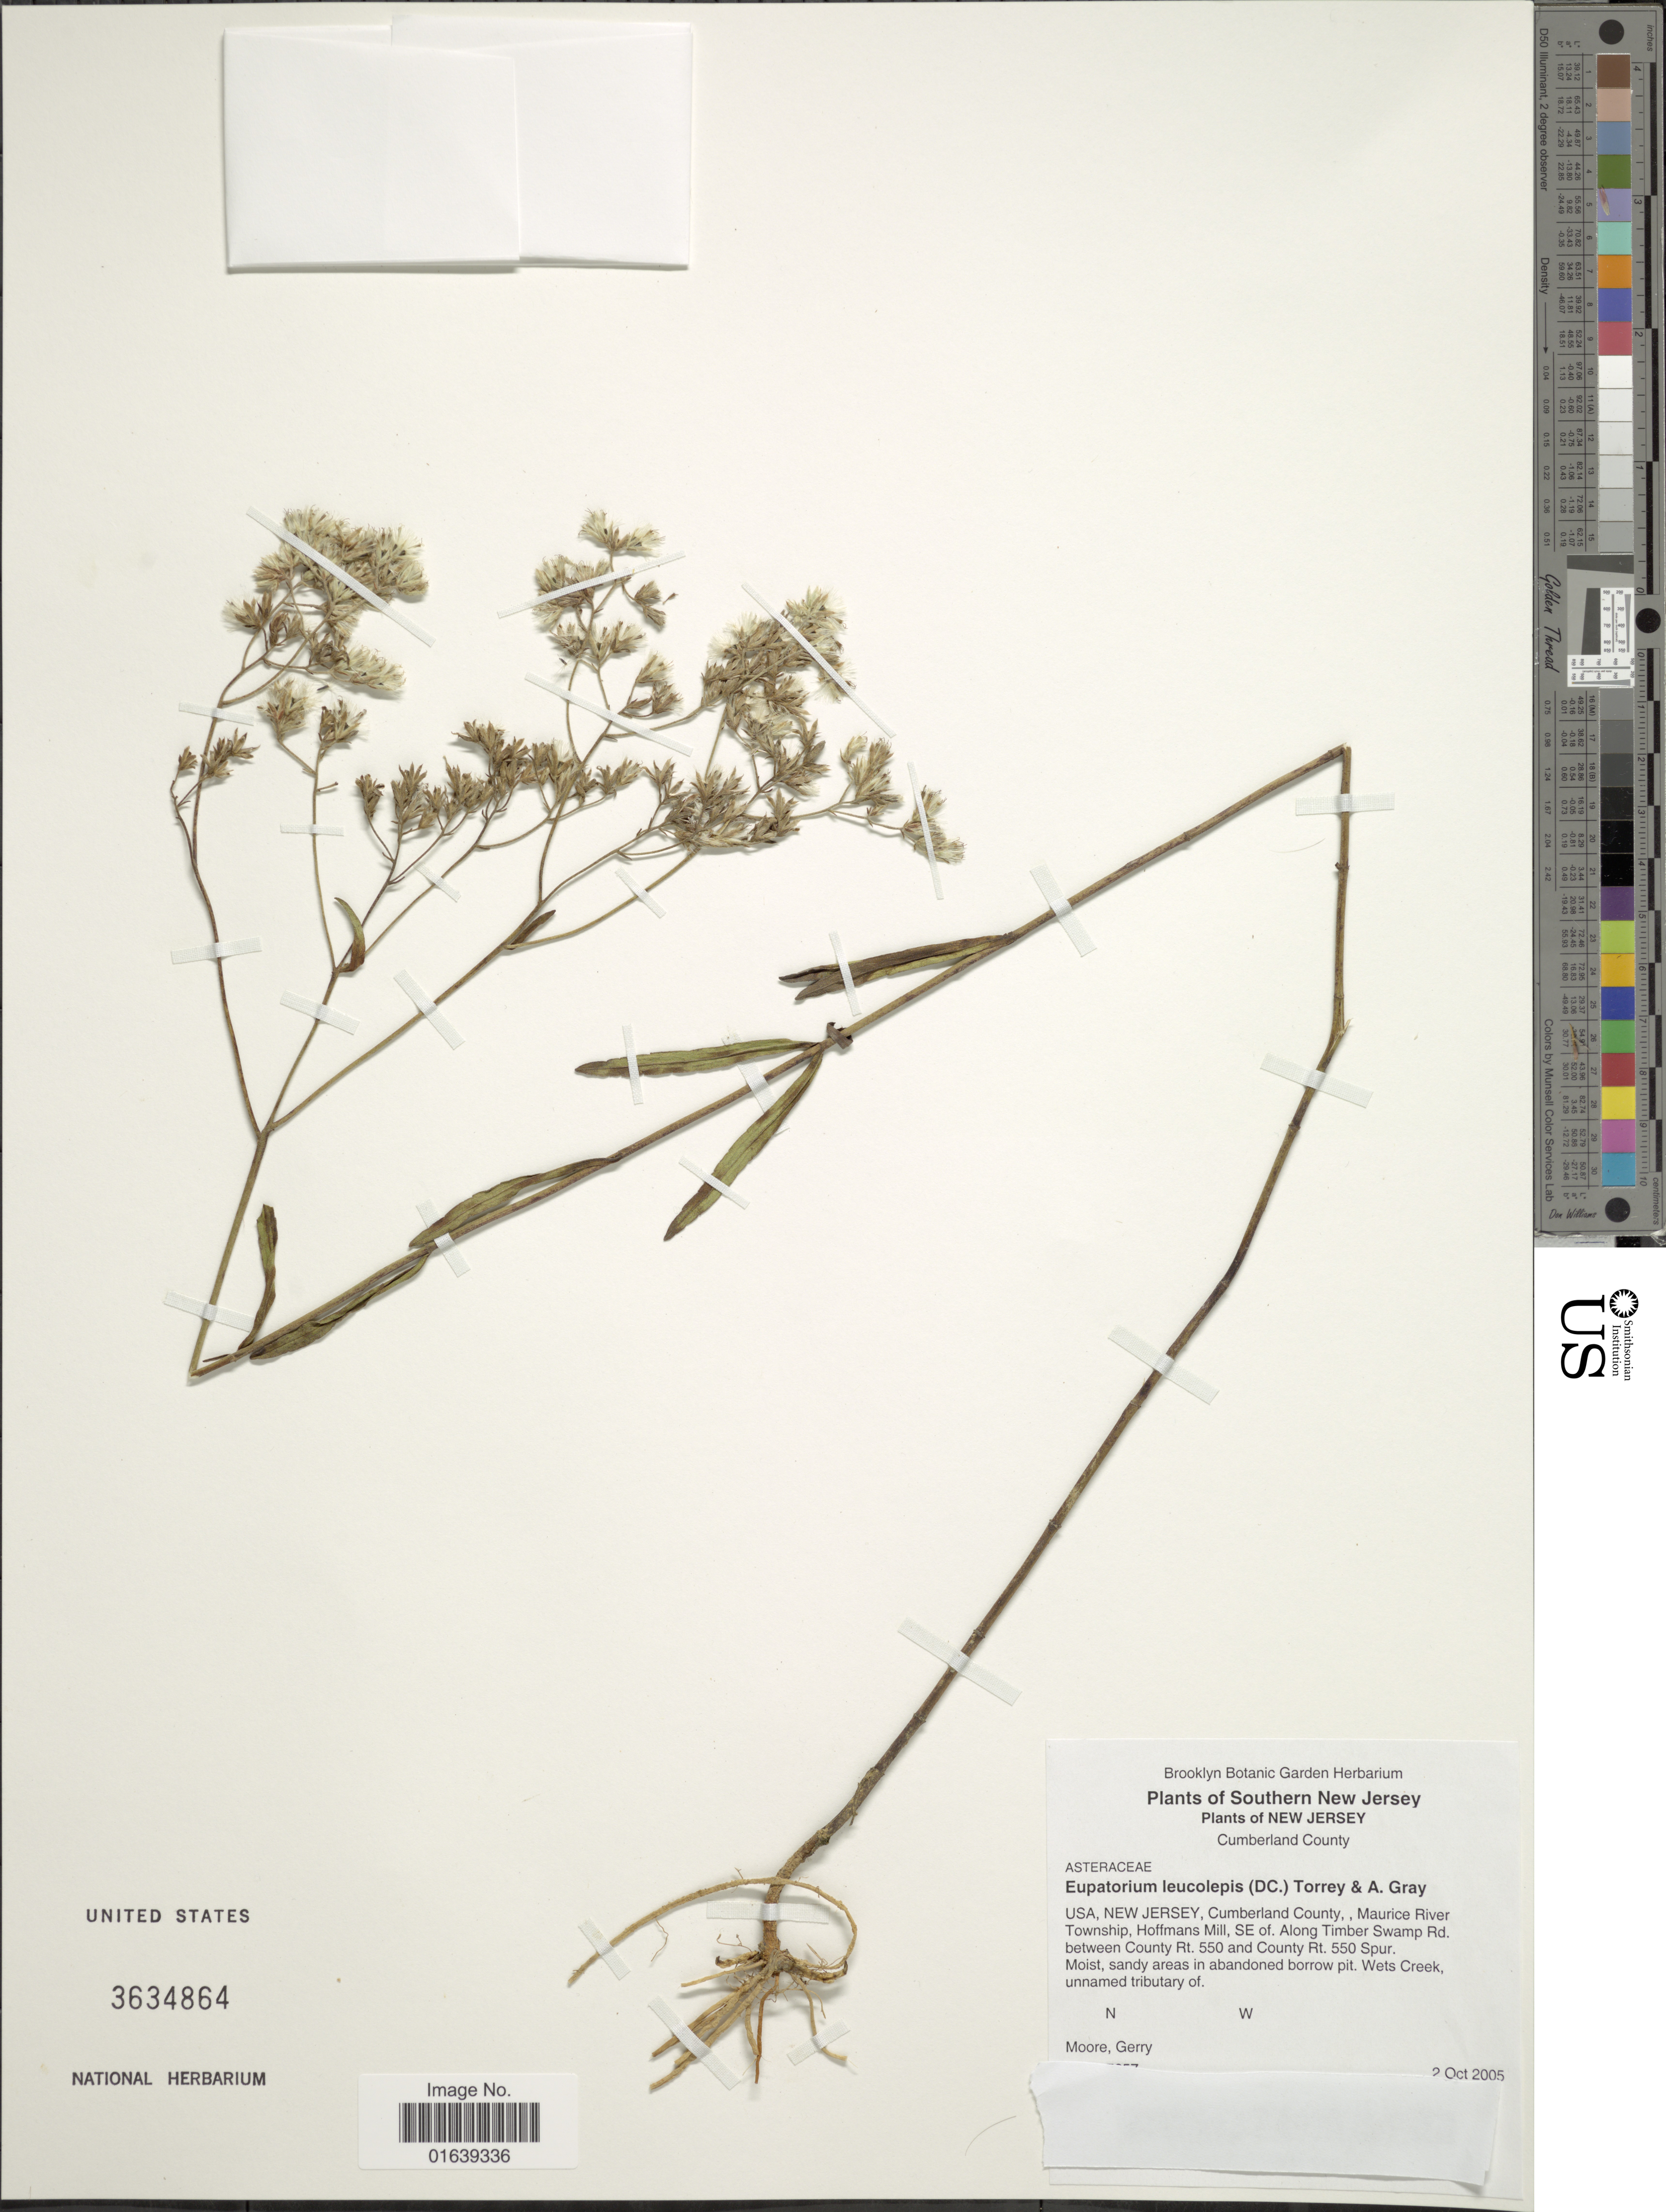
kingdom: Plantae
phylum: Tracheophyta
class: Magnoliopsida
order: Asterales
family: Asteraceae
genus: Eupatorium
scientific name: Eupatorium leucolepis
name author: (DC.) Torr. & A. Gray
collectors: G. Moore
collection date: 2005-10-01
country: United States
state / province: New Jersey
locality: USA, New Jersey, Cumberland County, , Maurice River Township, Hoffmans Mill, SE of. Along Timber Swamp Rd. between COunty Rt. 550 and County Rt. 550 Spur.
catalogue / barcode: US 3634864